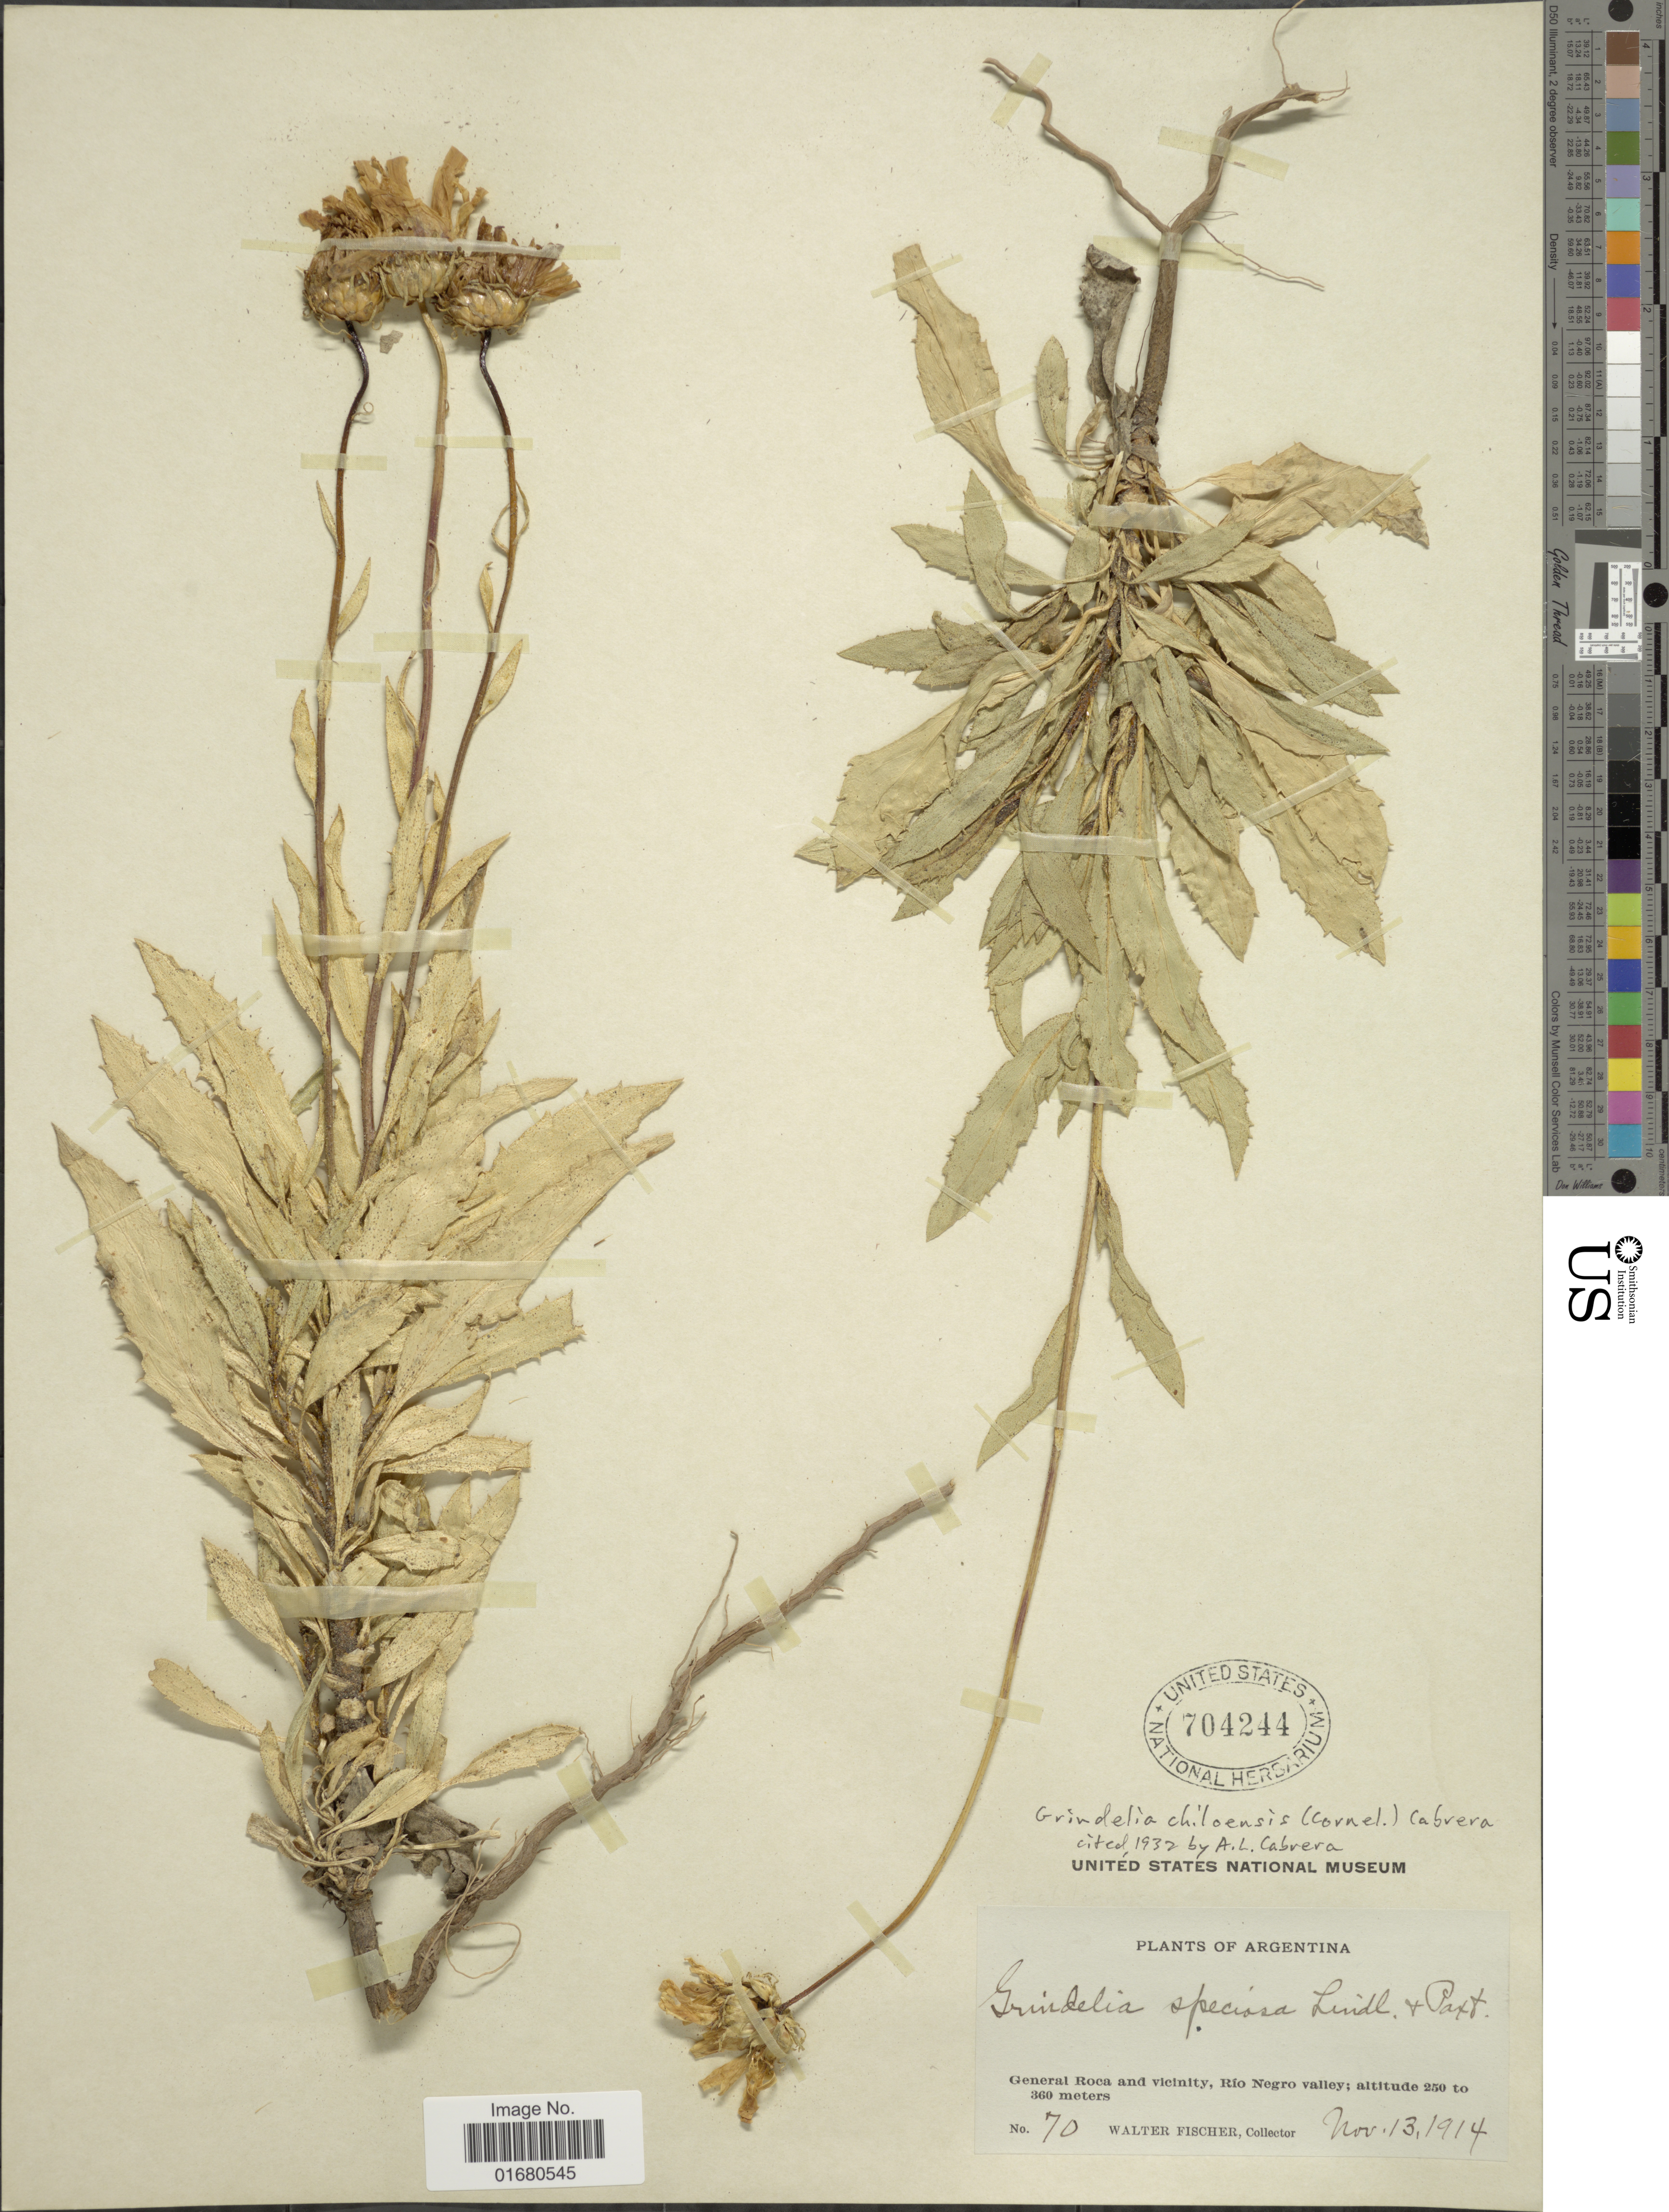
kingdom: Plantae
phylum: Tracheophyta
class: Magnoliopsida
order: Asterales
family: Asteraceae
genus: Grindelia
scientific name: Grindelia chiloensis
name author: (Cornel.) Cabrera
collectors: W. Fischer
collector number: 70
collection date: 1914-11-13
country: Argentina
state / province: Rio Negro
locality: General Roca and vicinity, Rio Negro valley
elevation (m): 250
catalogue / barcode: US 704244